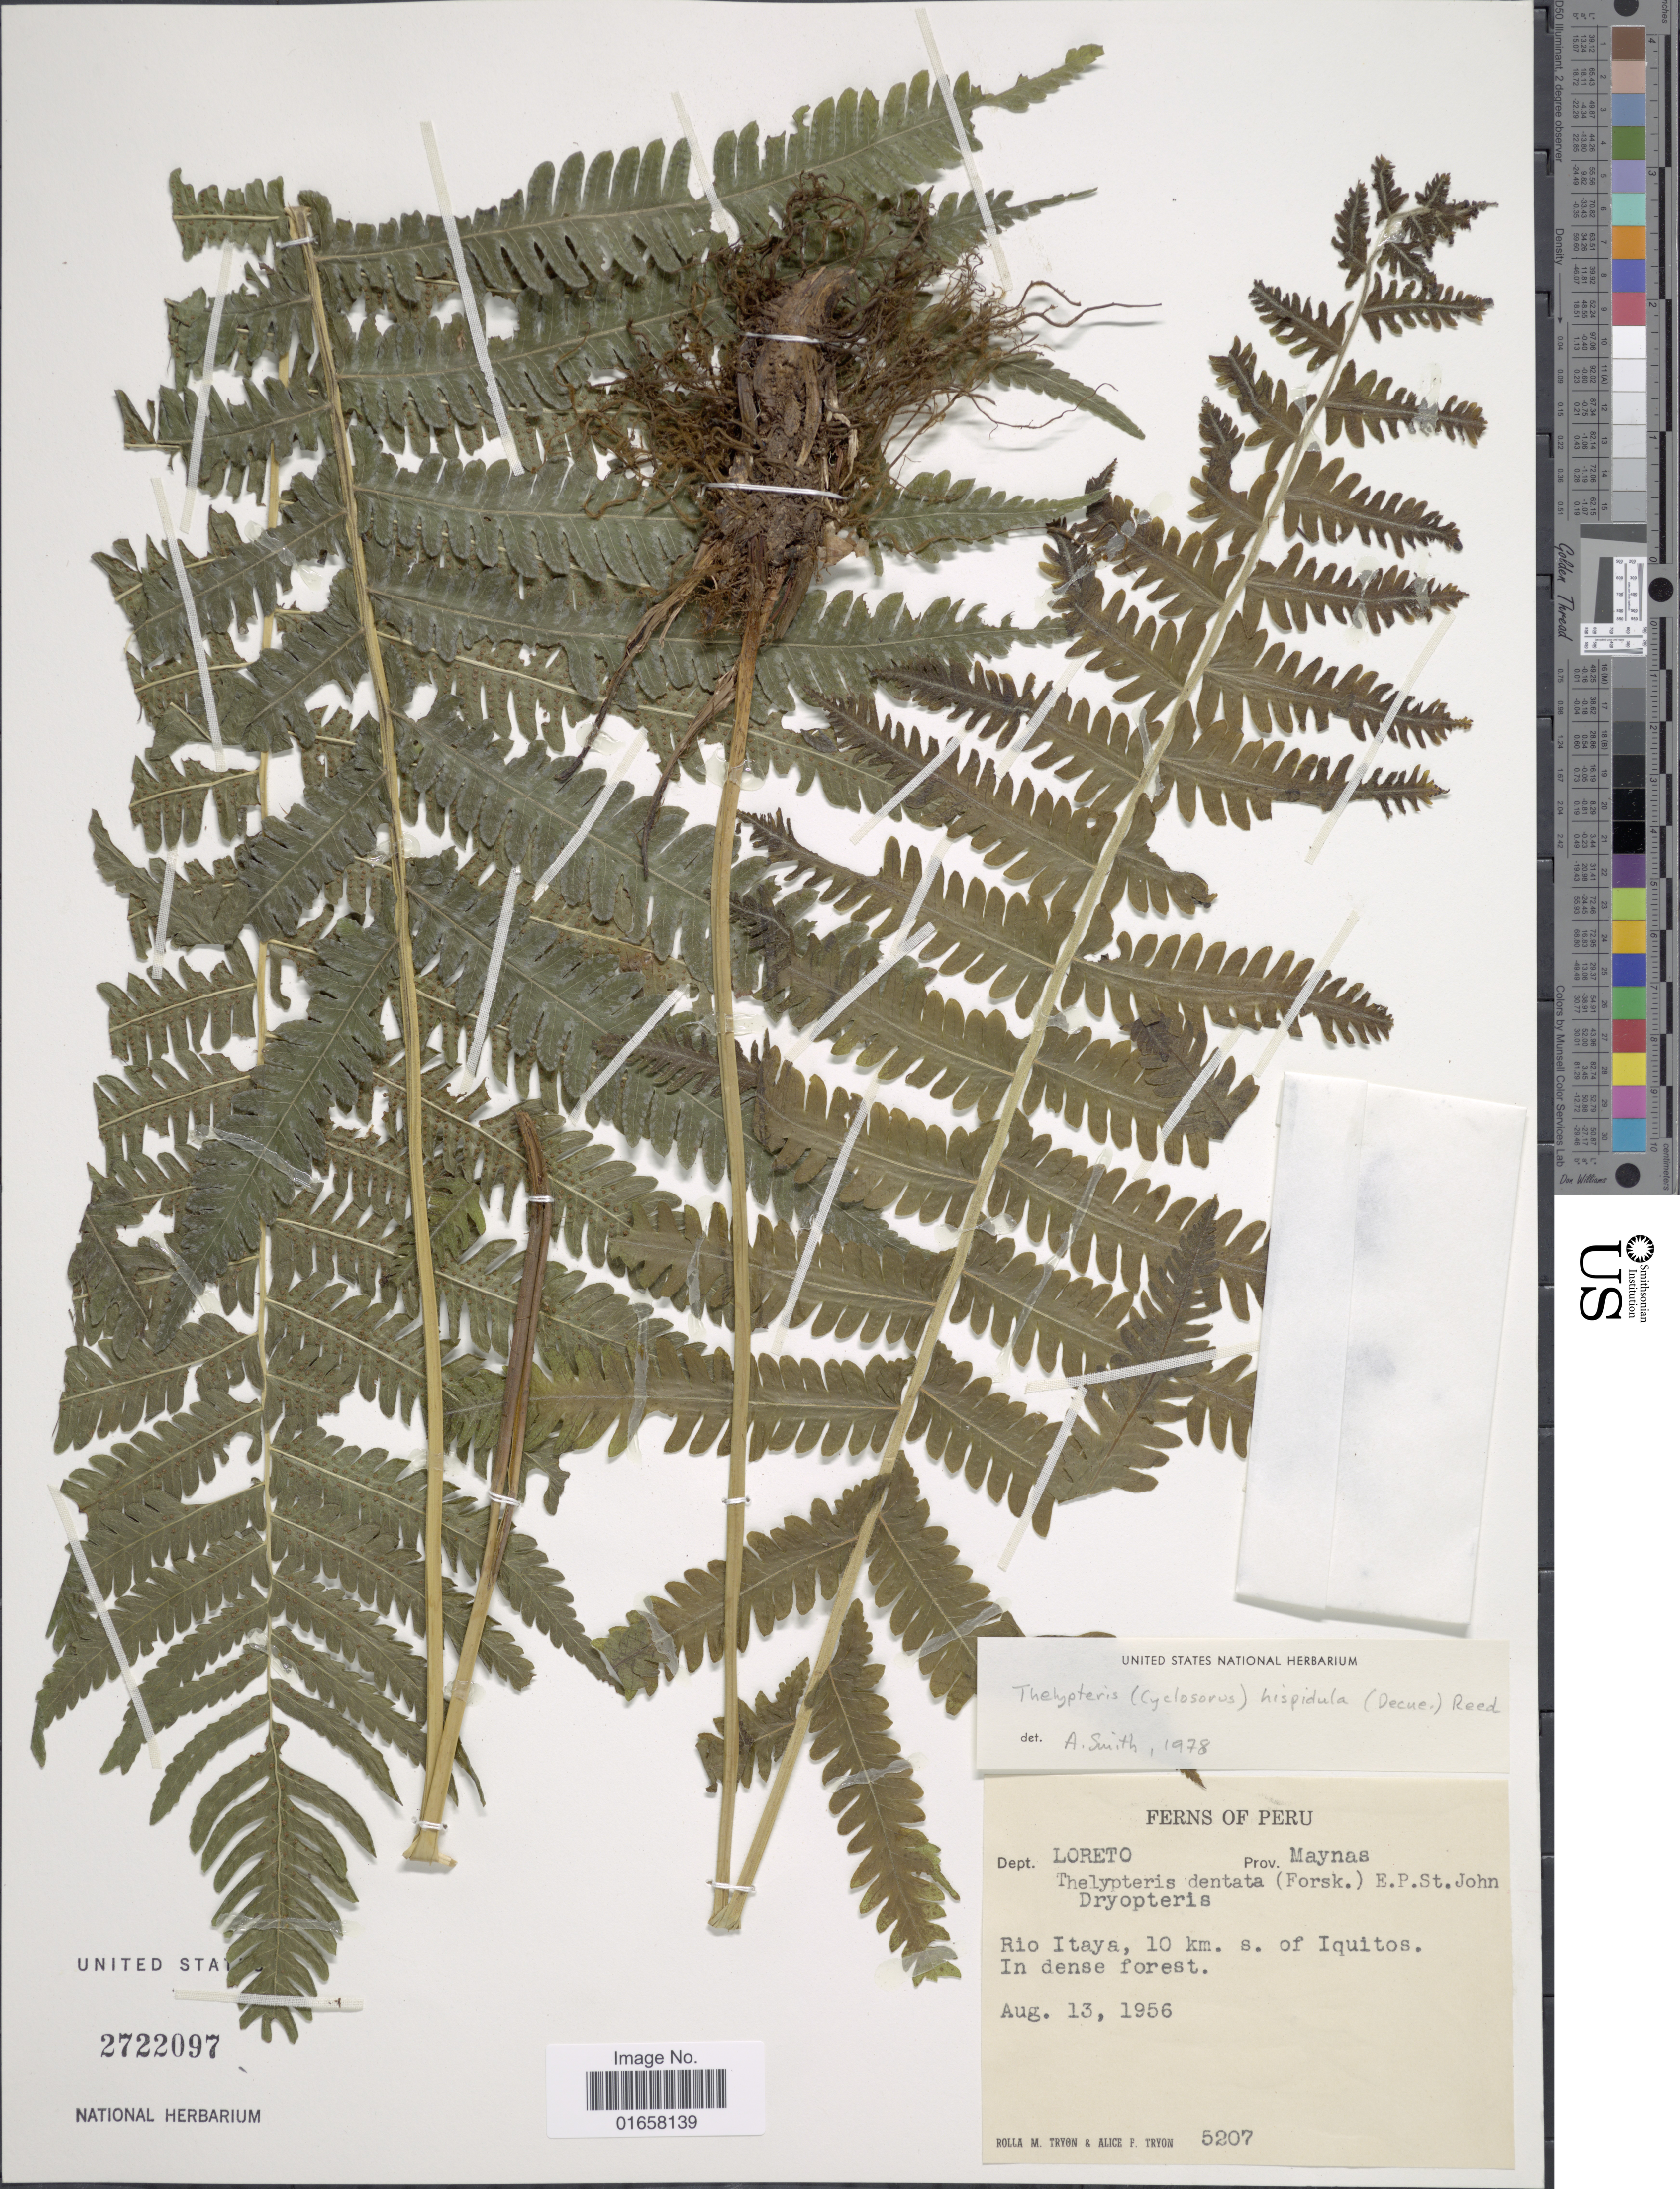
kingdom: Plantae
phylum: Tracheophyta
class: Polypodiopsida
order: Polypodiales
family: Thelypteridaceae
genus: Christella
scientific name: Christella hispidula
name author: (Decne.) Holttum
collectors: R. M. Tryon & A. F. Tryon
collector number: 5207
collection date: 1956-08-13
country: Peru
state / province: Loreto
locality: Peru, Dept. Loreto, Prov. Maynas, Rio Itaya, 10 km. s. of Iquitos..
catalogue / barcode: US 2722097